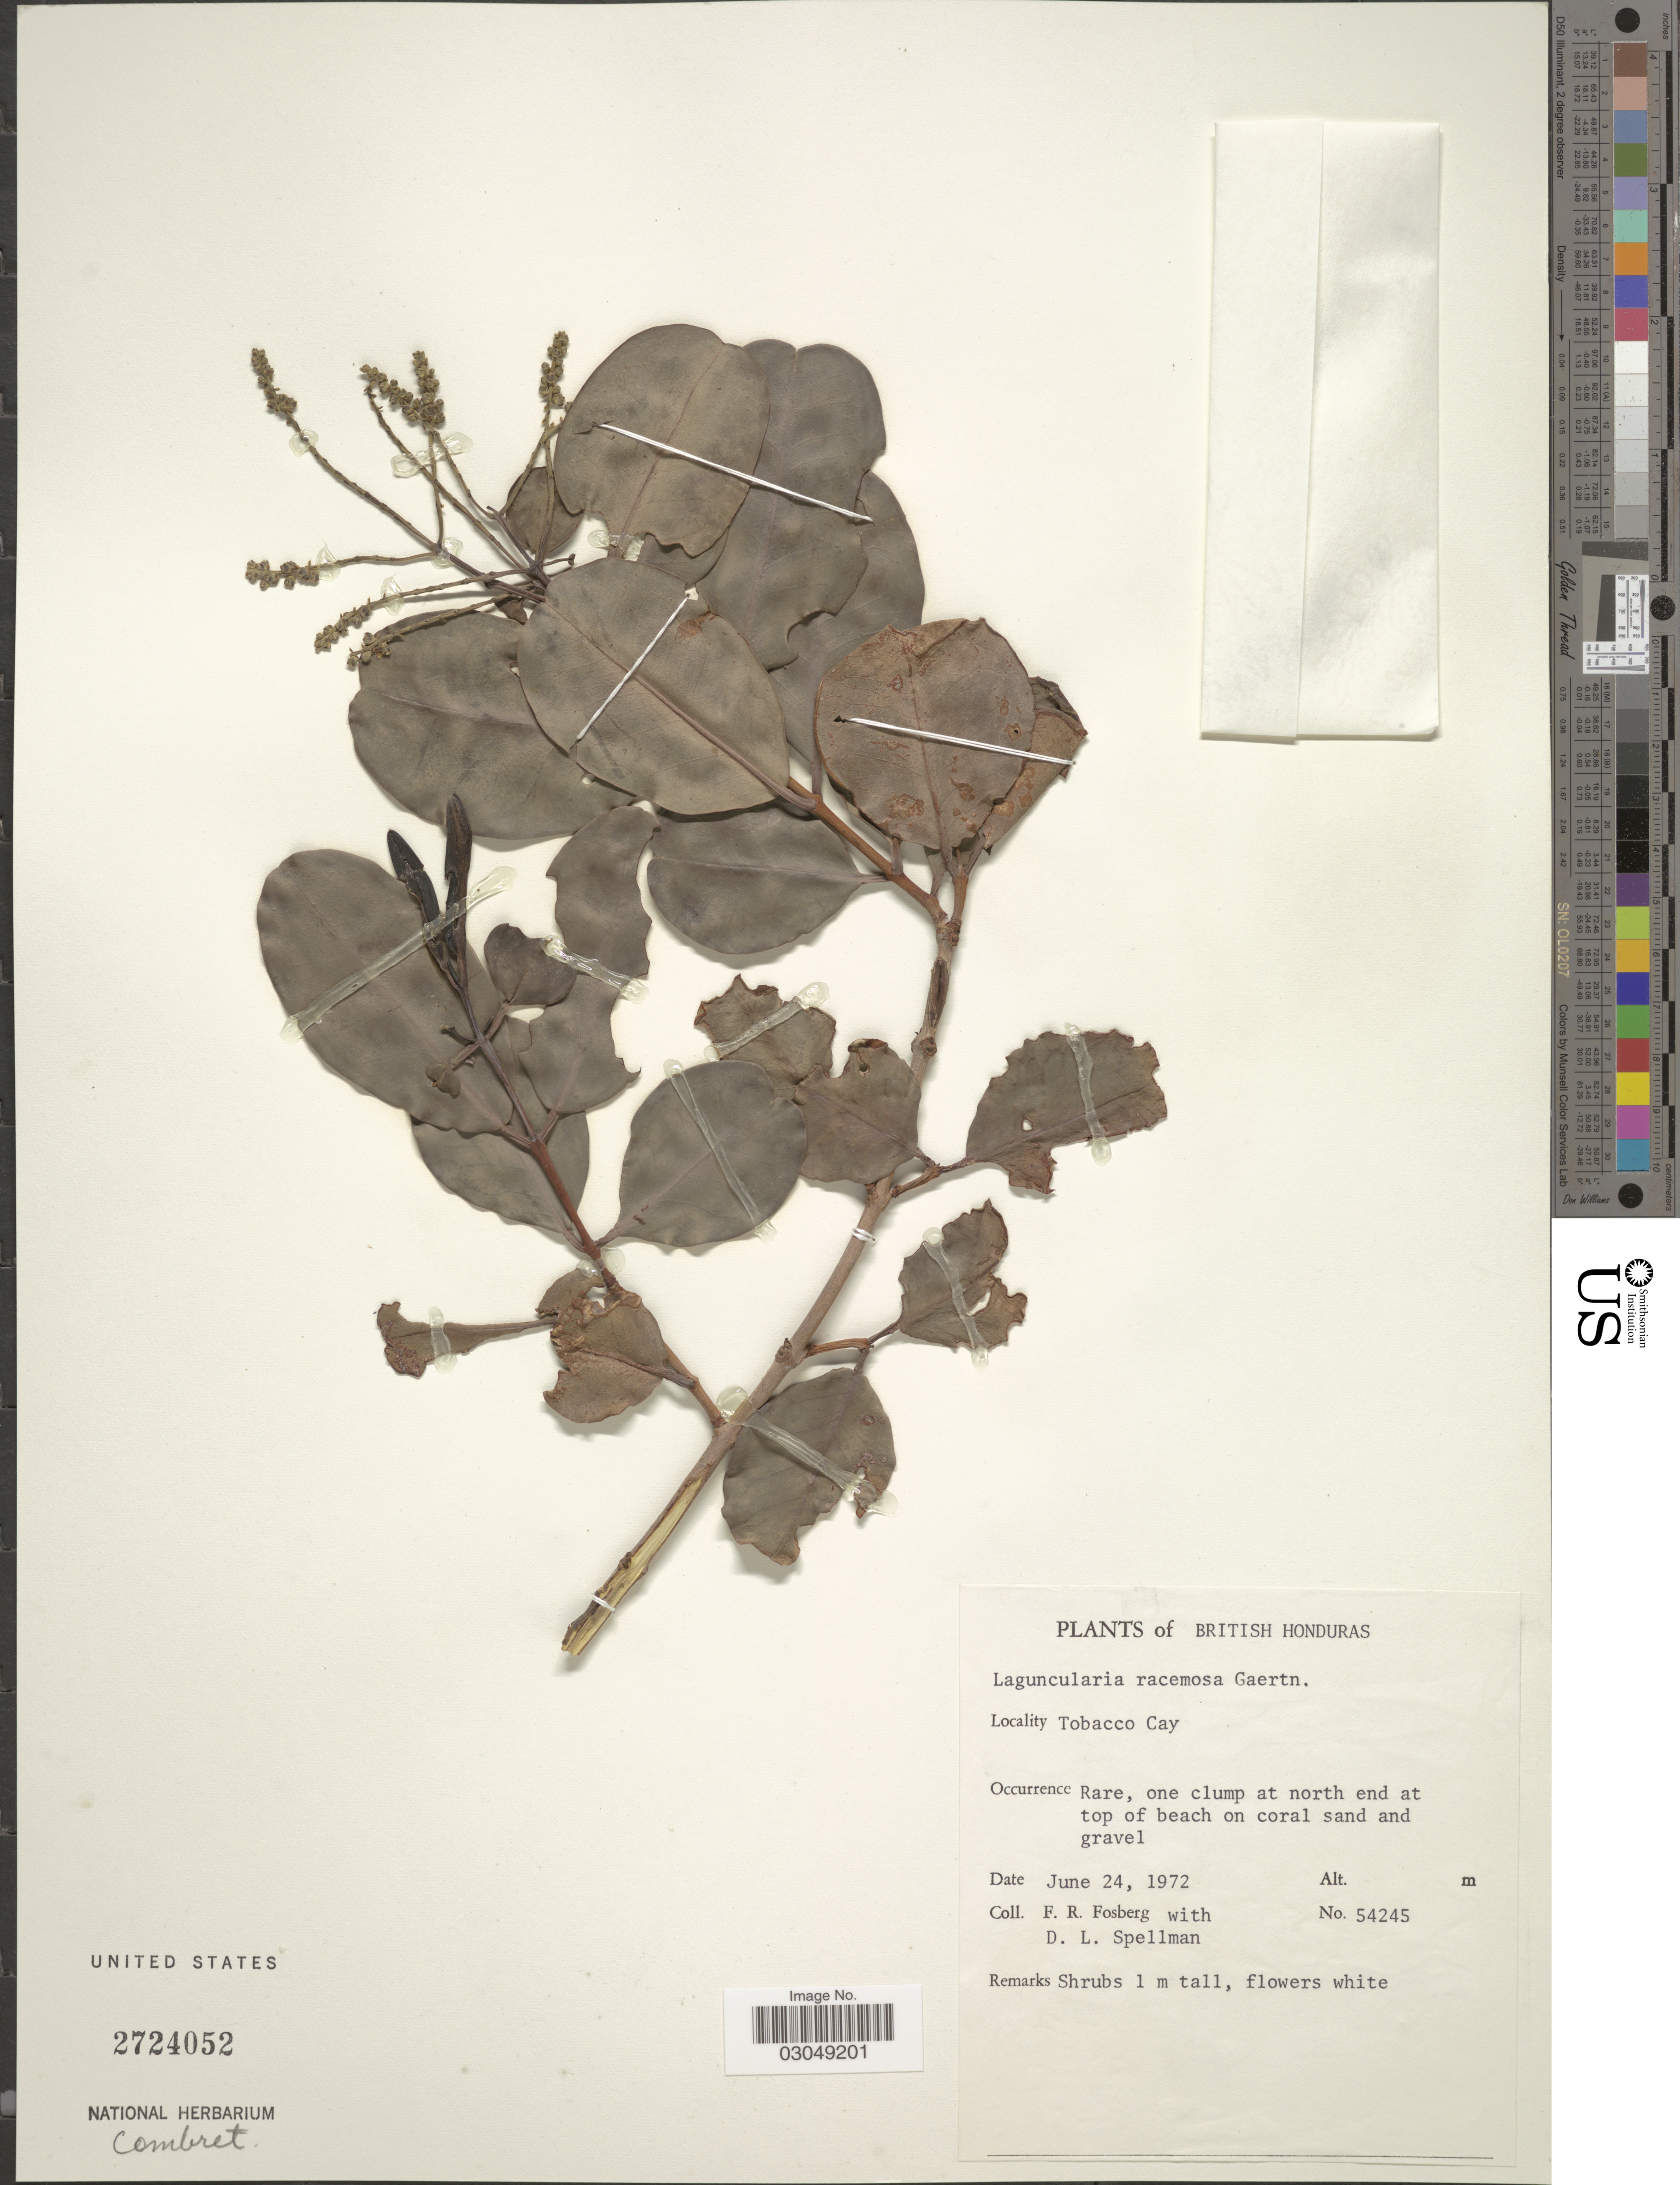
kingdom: Plantae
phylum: Tracheophyta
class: Magnoliopsida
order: Myrtales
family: Combretaceae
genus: Laguncularia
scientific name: Laguncularia racemosa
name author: (L.) C.F. Gaertn.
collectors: F. R. Fosberg & D. L. Spellman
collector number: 54245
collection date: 1972-06-24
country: Belize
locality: British Honduras. Tobacco Cay.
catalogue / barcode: US 2724052